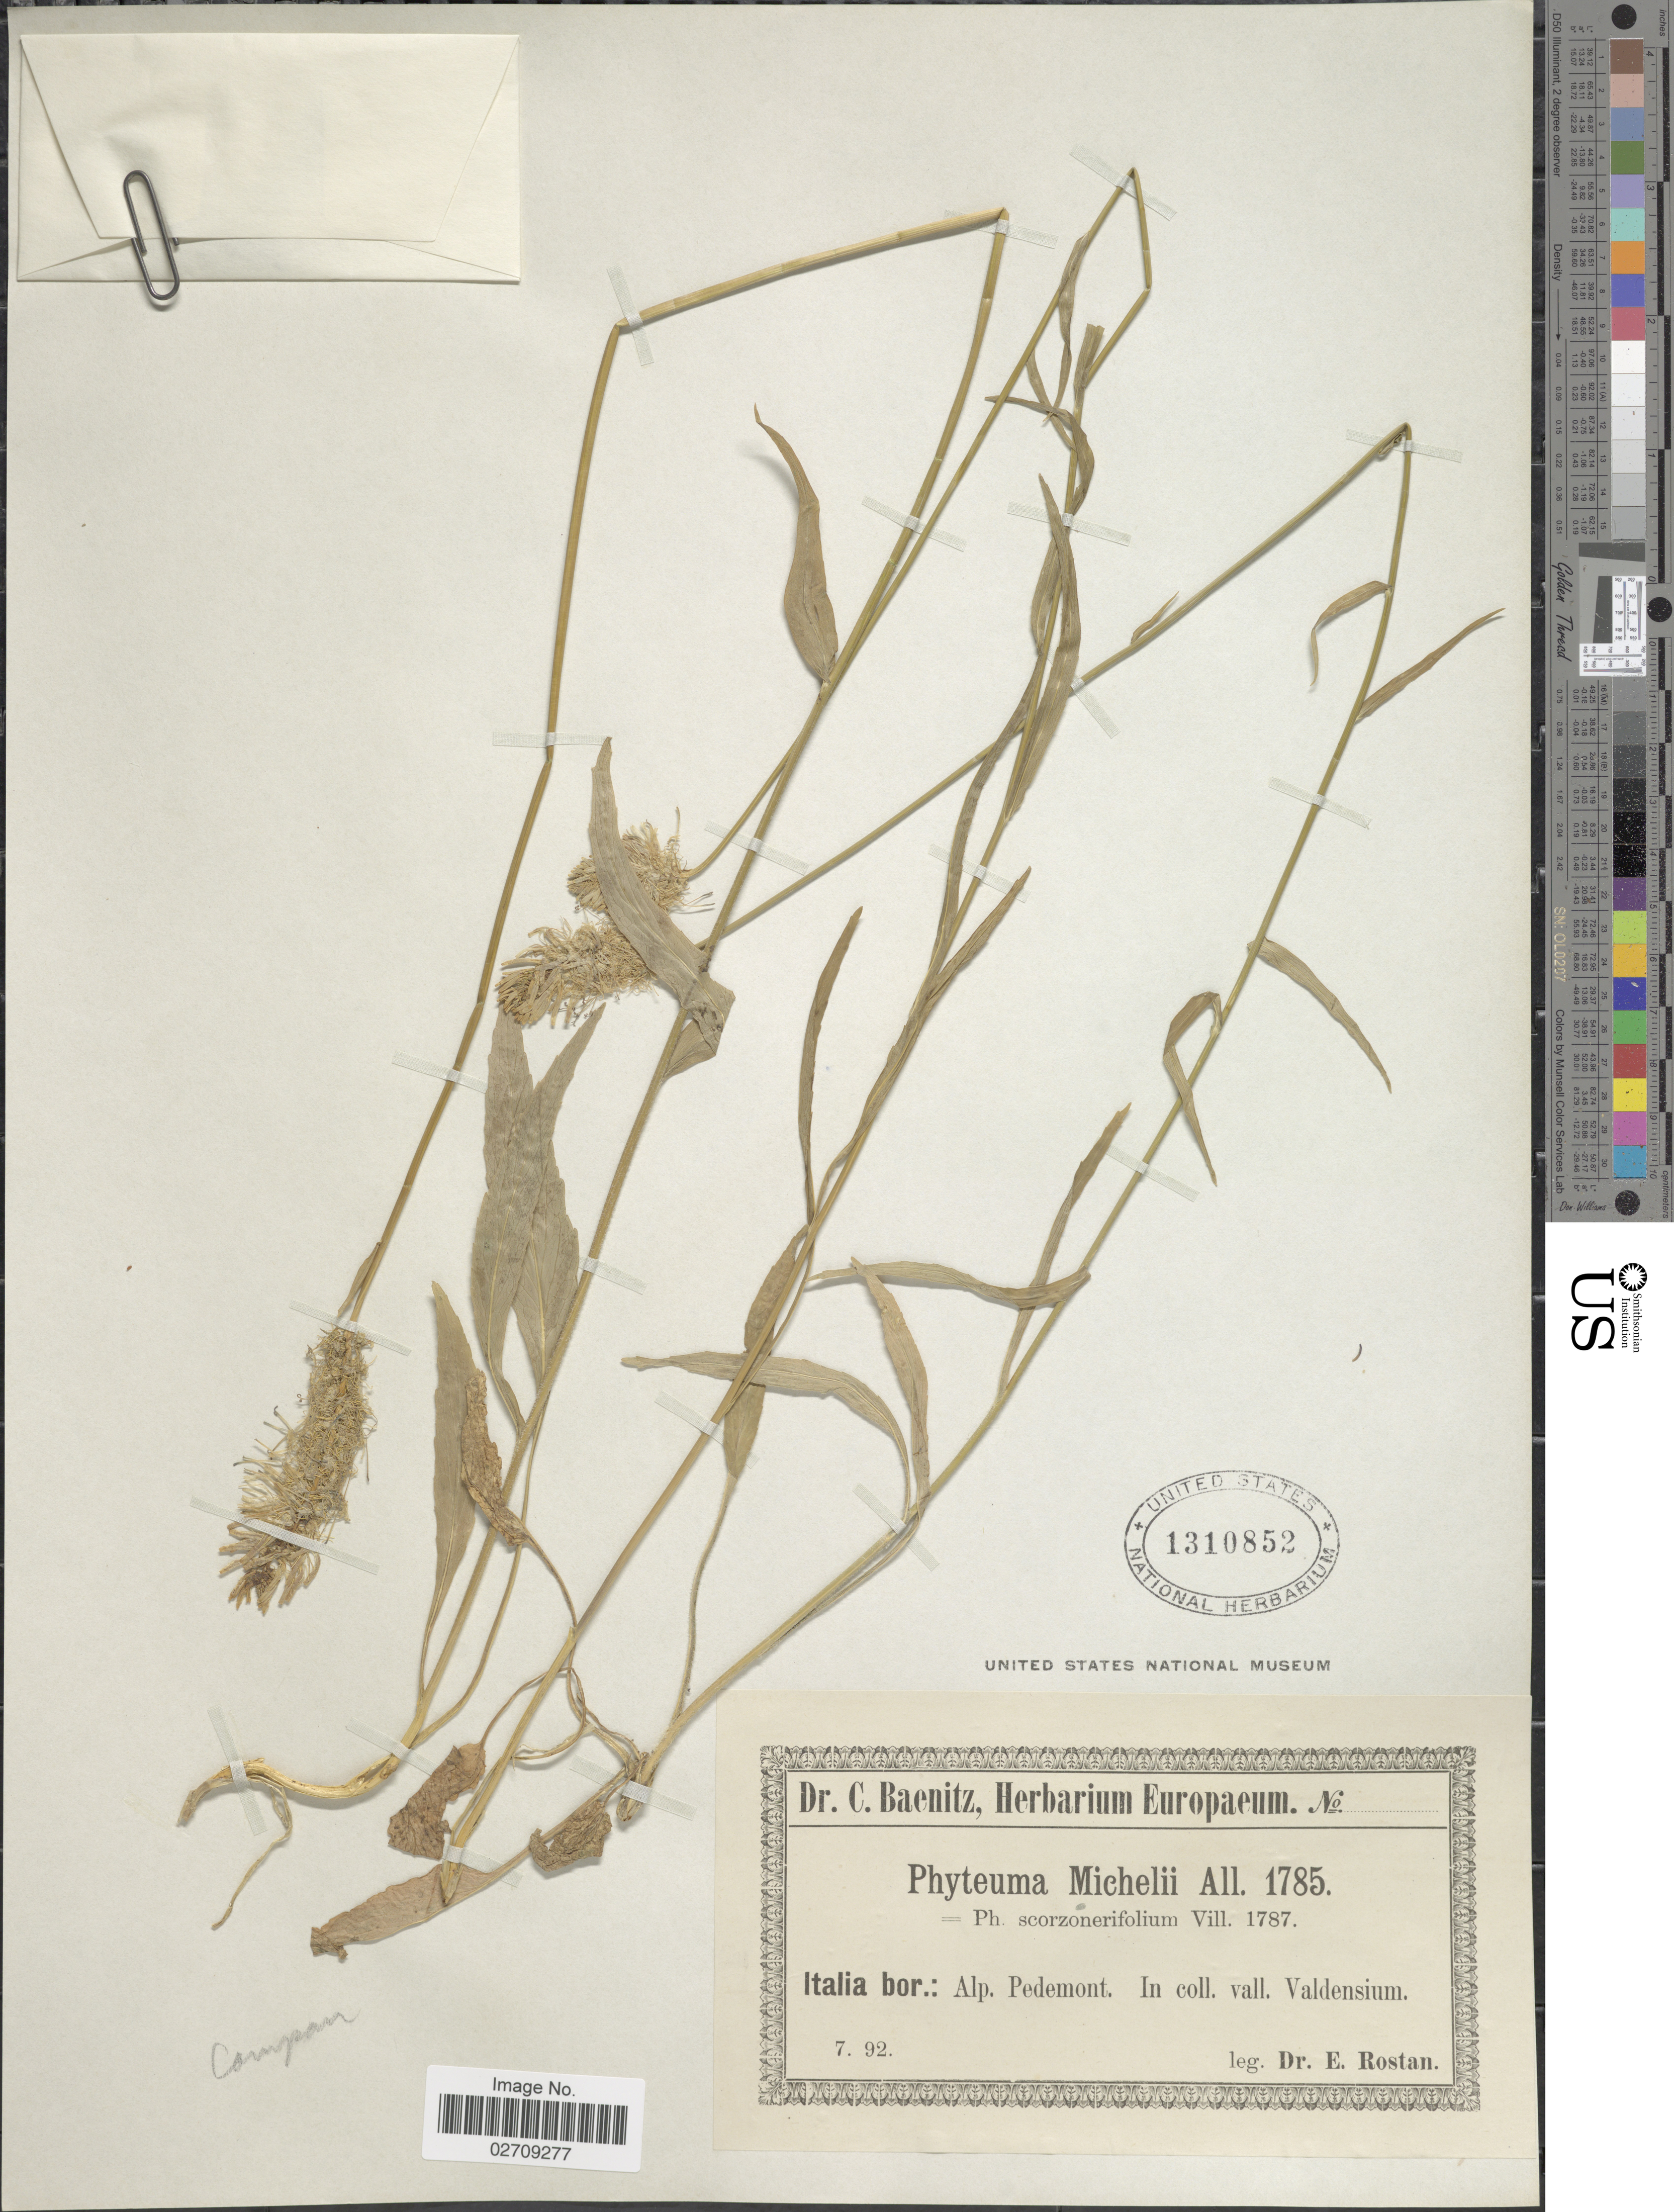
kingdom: Plantae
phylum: Tracheophyta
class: Magnoliopsida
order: Asterales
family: Campanulaceae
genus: Phyteuma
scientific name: Phyteuma michelii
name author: All.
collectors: E. Rostan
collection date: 1892-07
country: Italy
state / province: Piedmont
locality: Italia bor.: Alp. Pedemont. In coll. vall. Valdensium.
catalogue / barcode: US 1310852